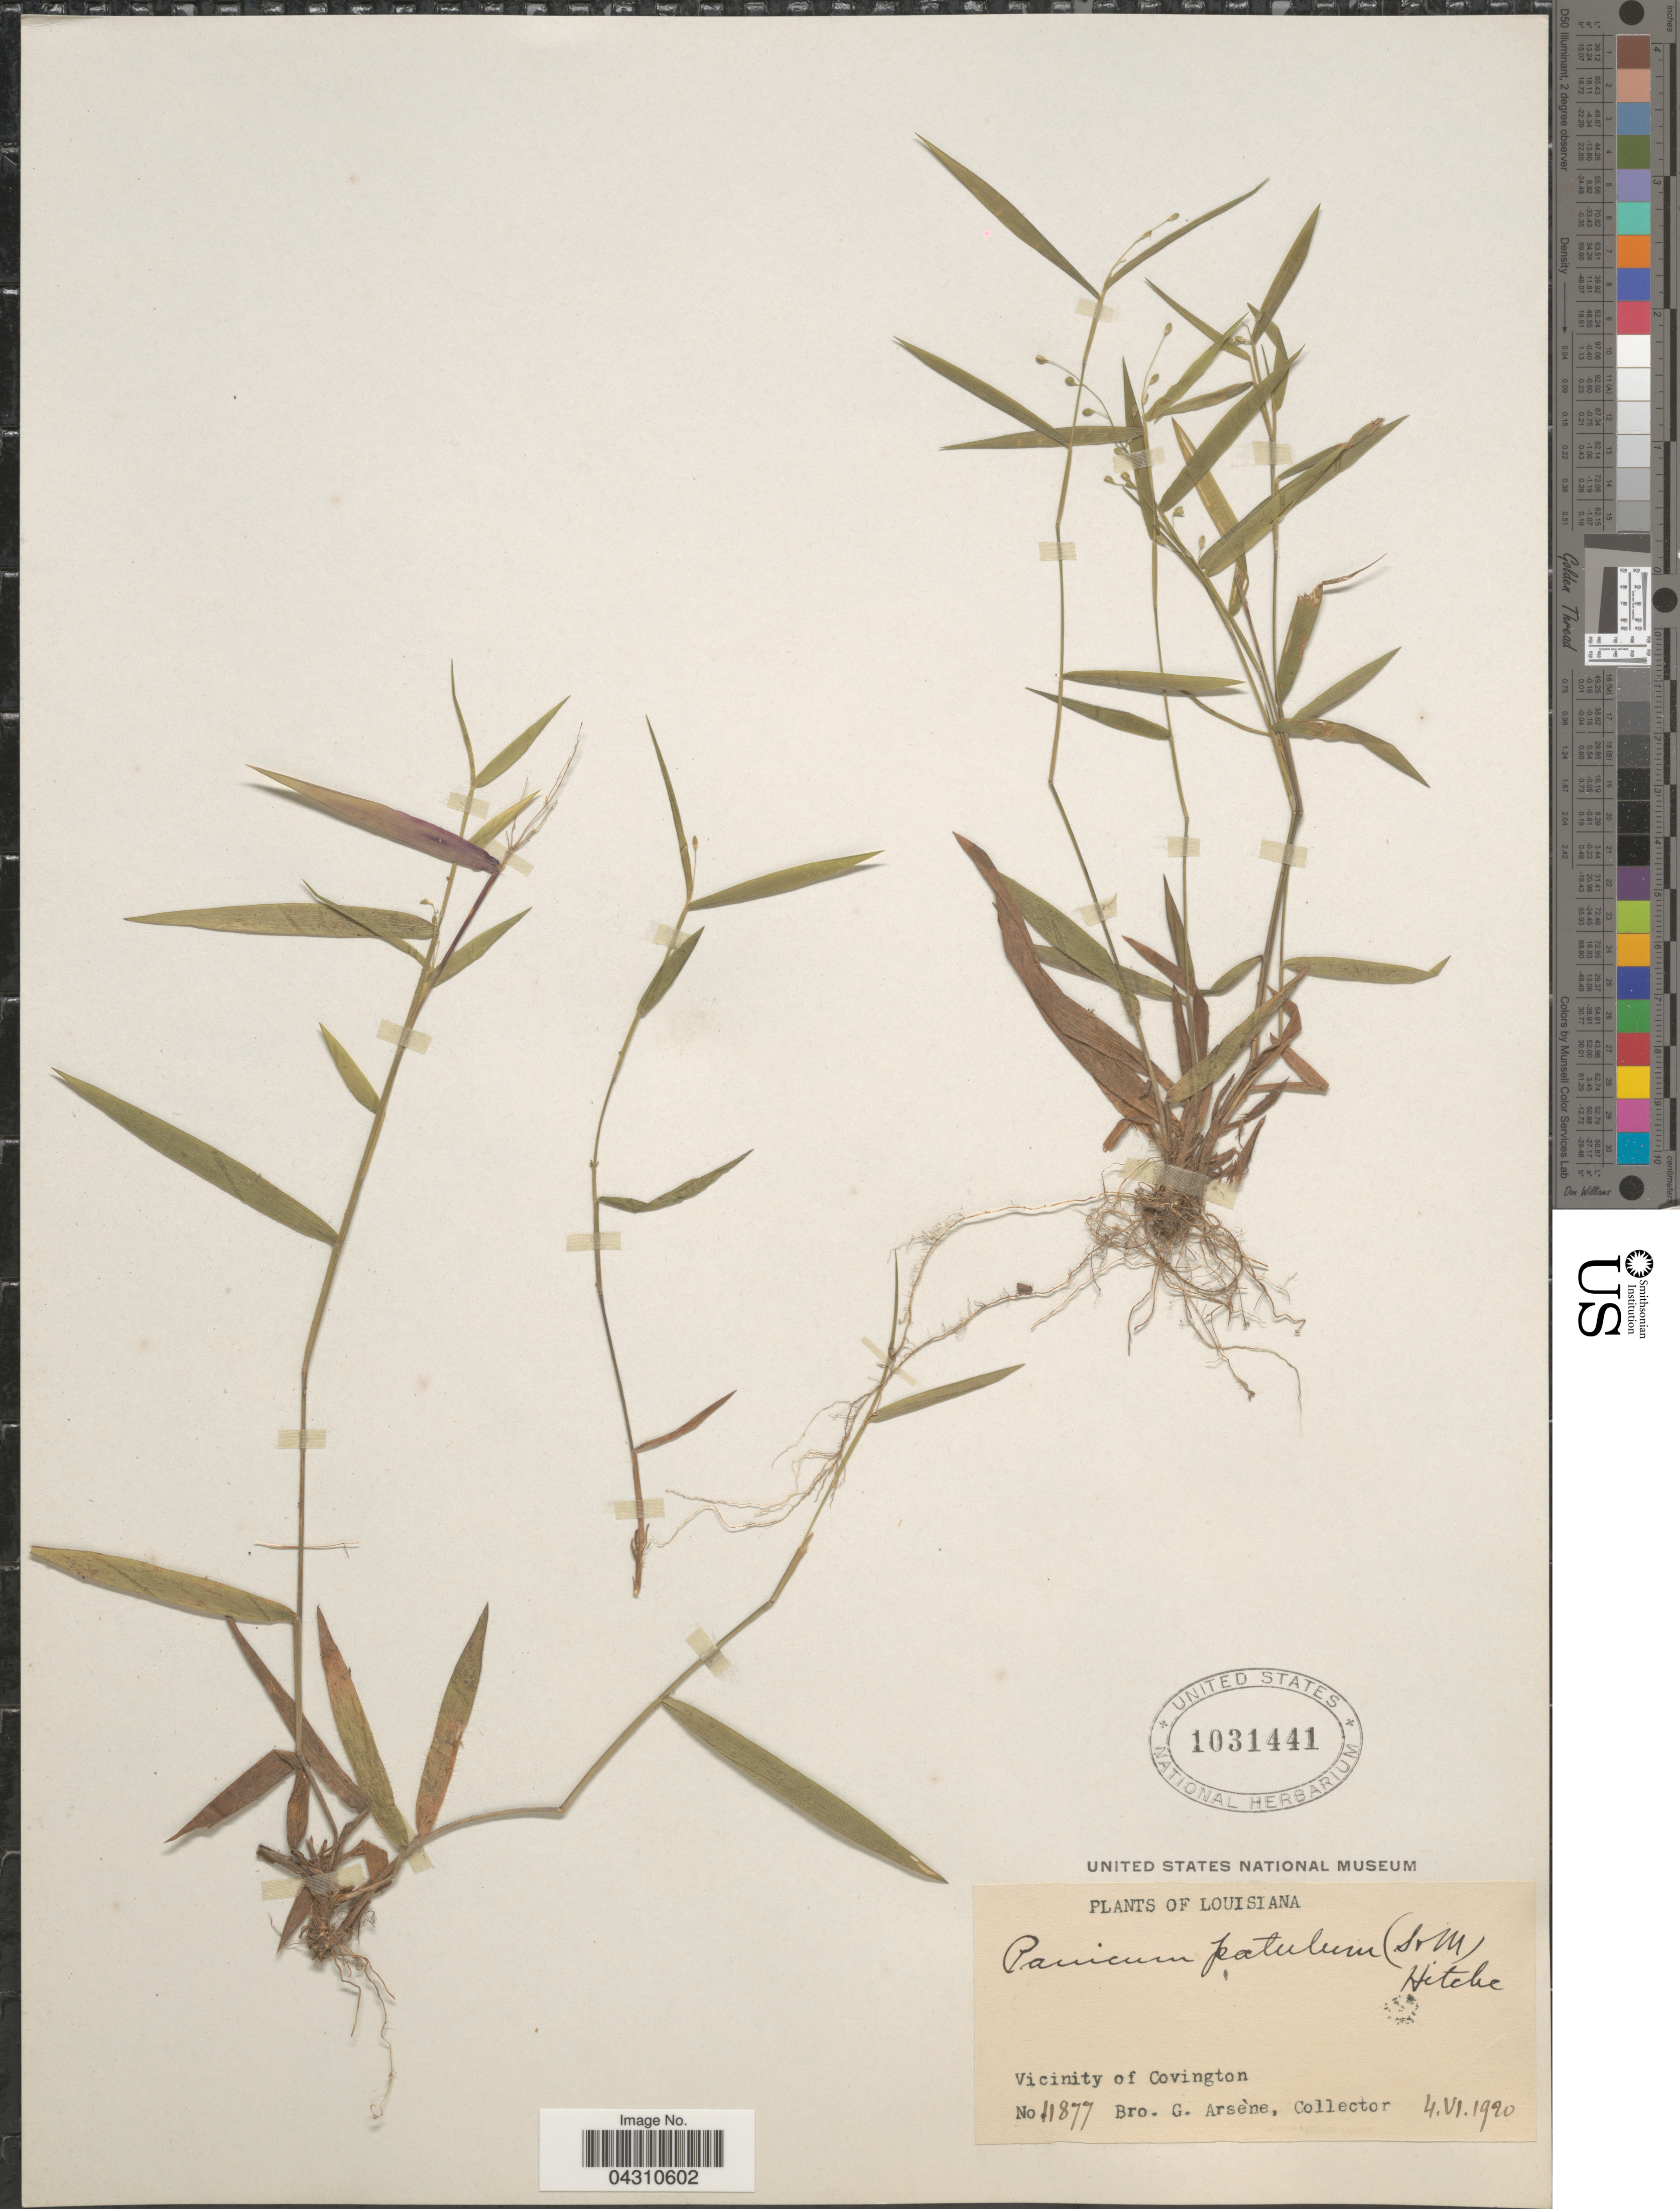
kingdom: Plantae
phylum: Tracheophyta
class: Liliopsida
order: Poales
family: Poaceae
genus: Dichanthelium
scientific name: Dichanthelium portoricense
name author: (Desv. ex Ham.) B.F. Hansen & Wunderlin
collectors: Bro. G. Arsène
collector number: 11877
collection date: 1920-06-04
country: United States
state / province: Louisiana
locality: Vicinity of Covington.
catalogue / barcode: US 1031441